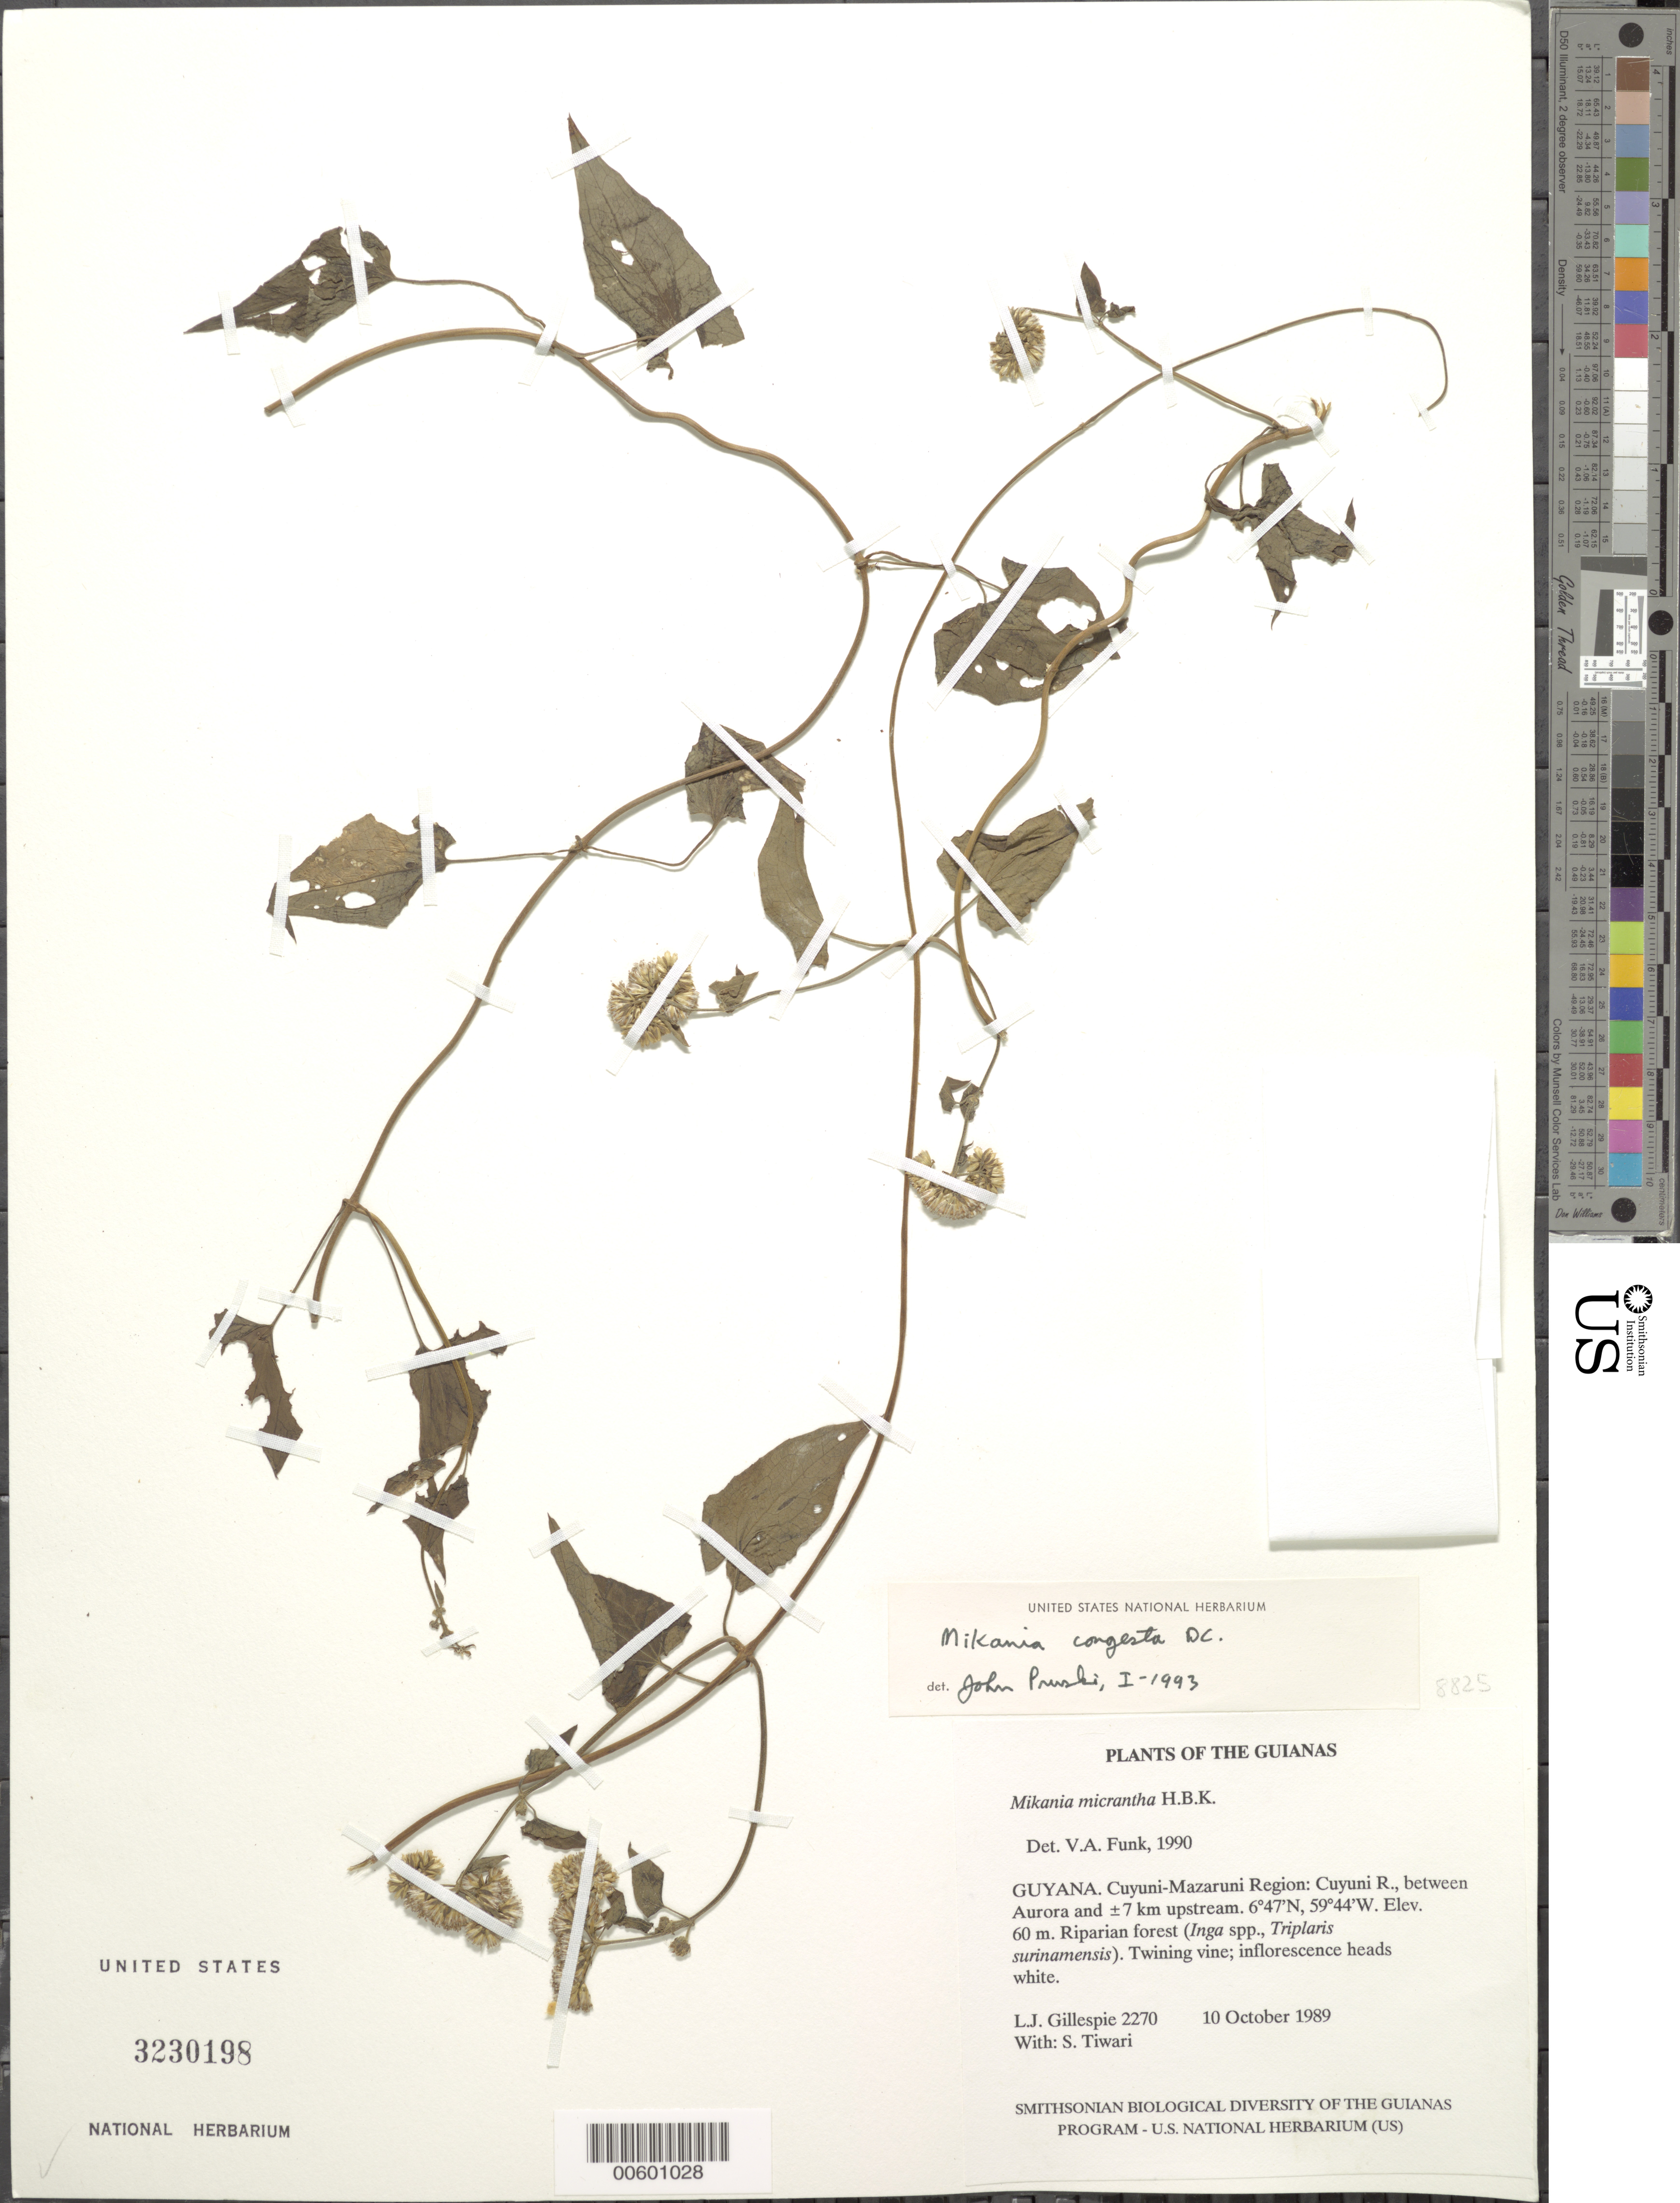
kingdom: Plantae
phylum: Tracheophyta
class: Magnoliopsida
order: Asterales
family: Asteraceae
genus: Mikania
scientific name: Mikania congesta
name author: DC.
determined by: Pruski, J. F.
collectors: L. J. Gillespie & S. Tiwari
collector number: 2270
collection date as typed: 10 October 1989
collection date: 1989-10-10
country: Guyana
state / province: Cuyuni-Mazaruni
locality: Cuyuni R., between Aurora and ±7 km upstream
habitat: Riparian forest (Inga spp., Triplaris surinamensis)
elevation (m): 60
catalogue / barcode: US 3230198